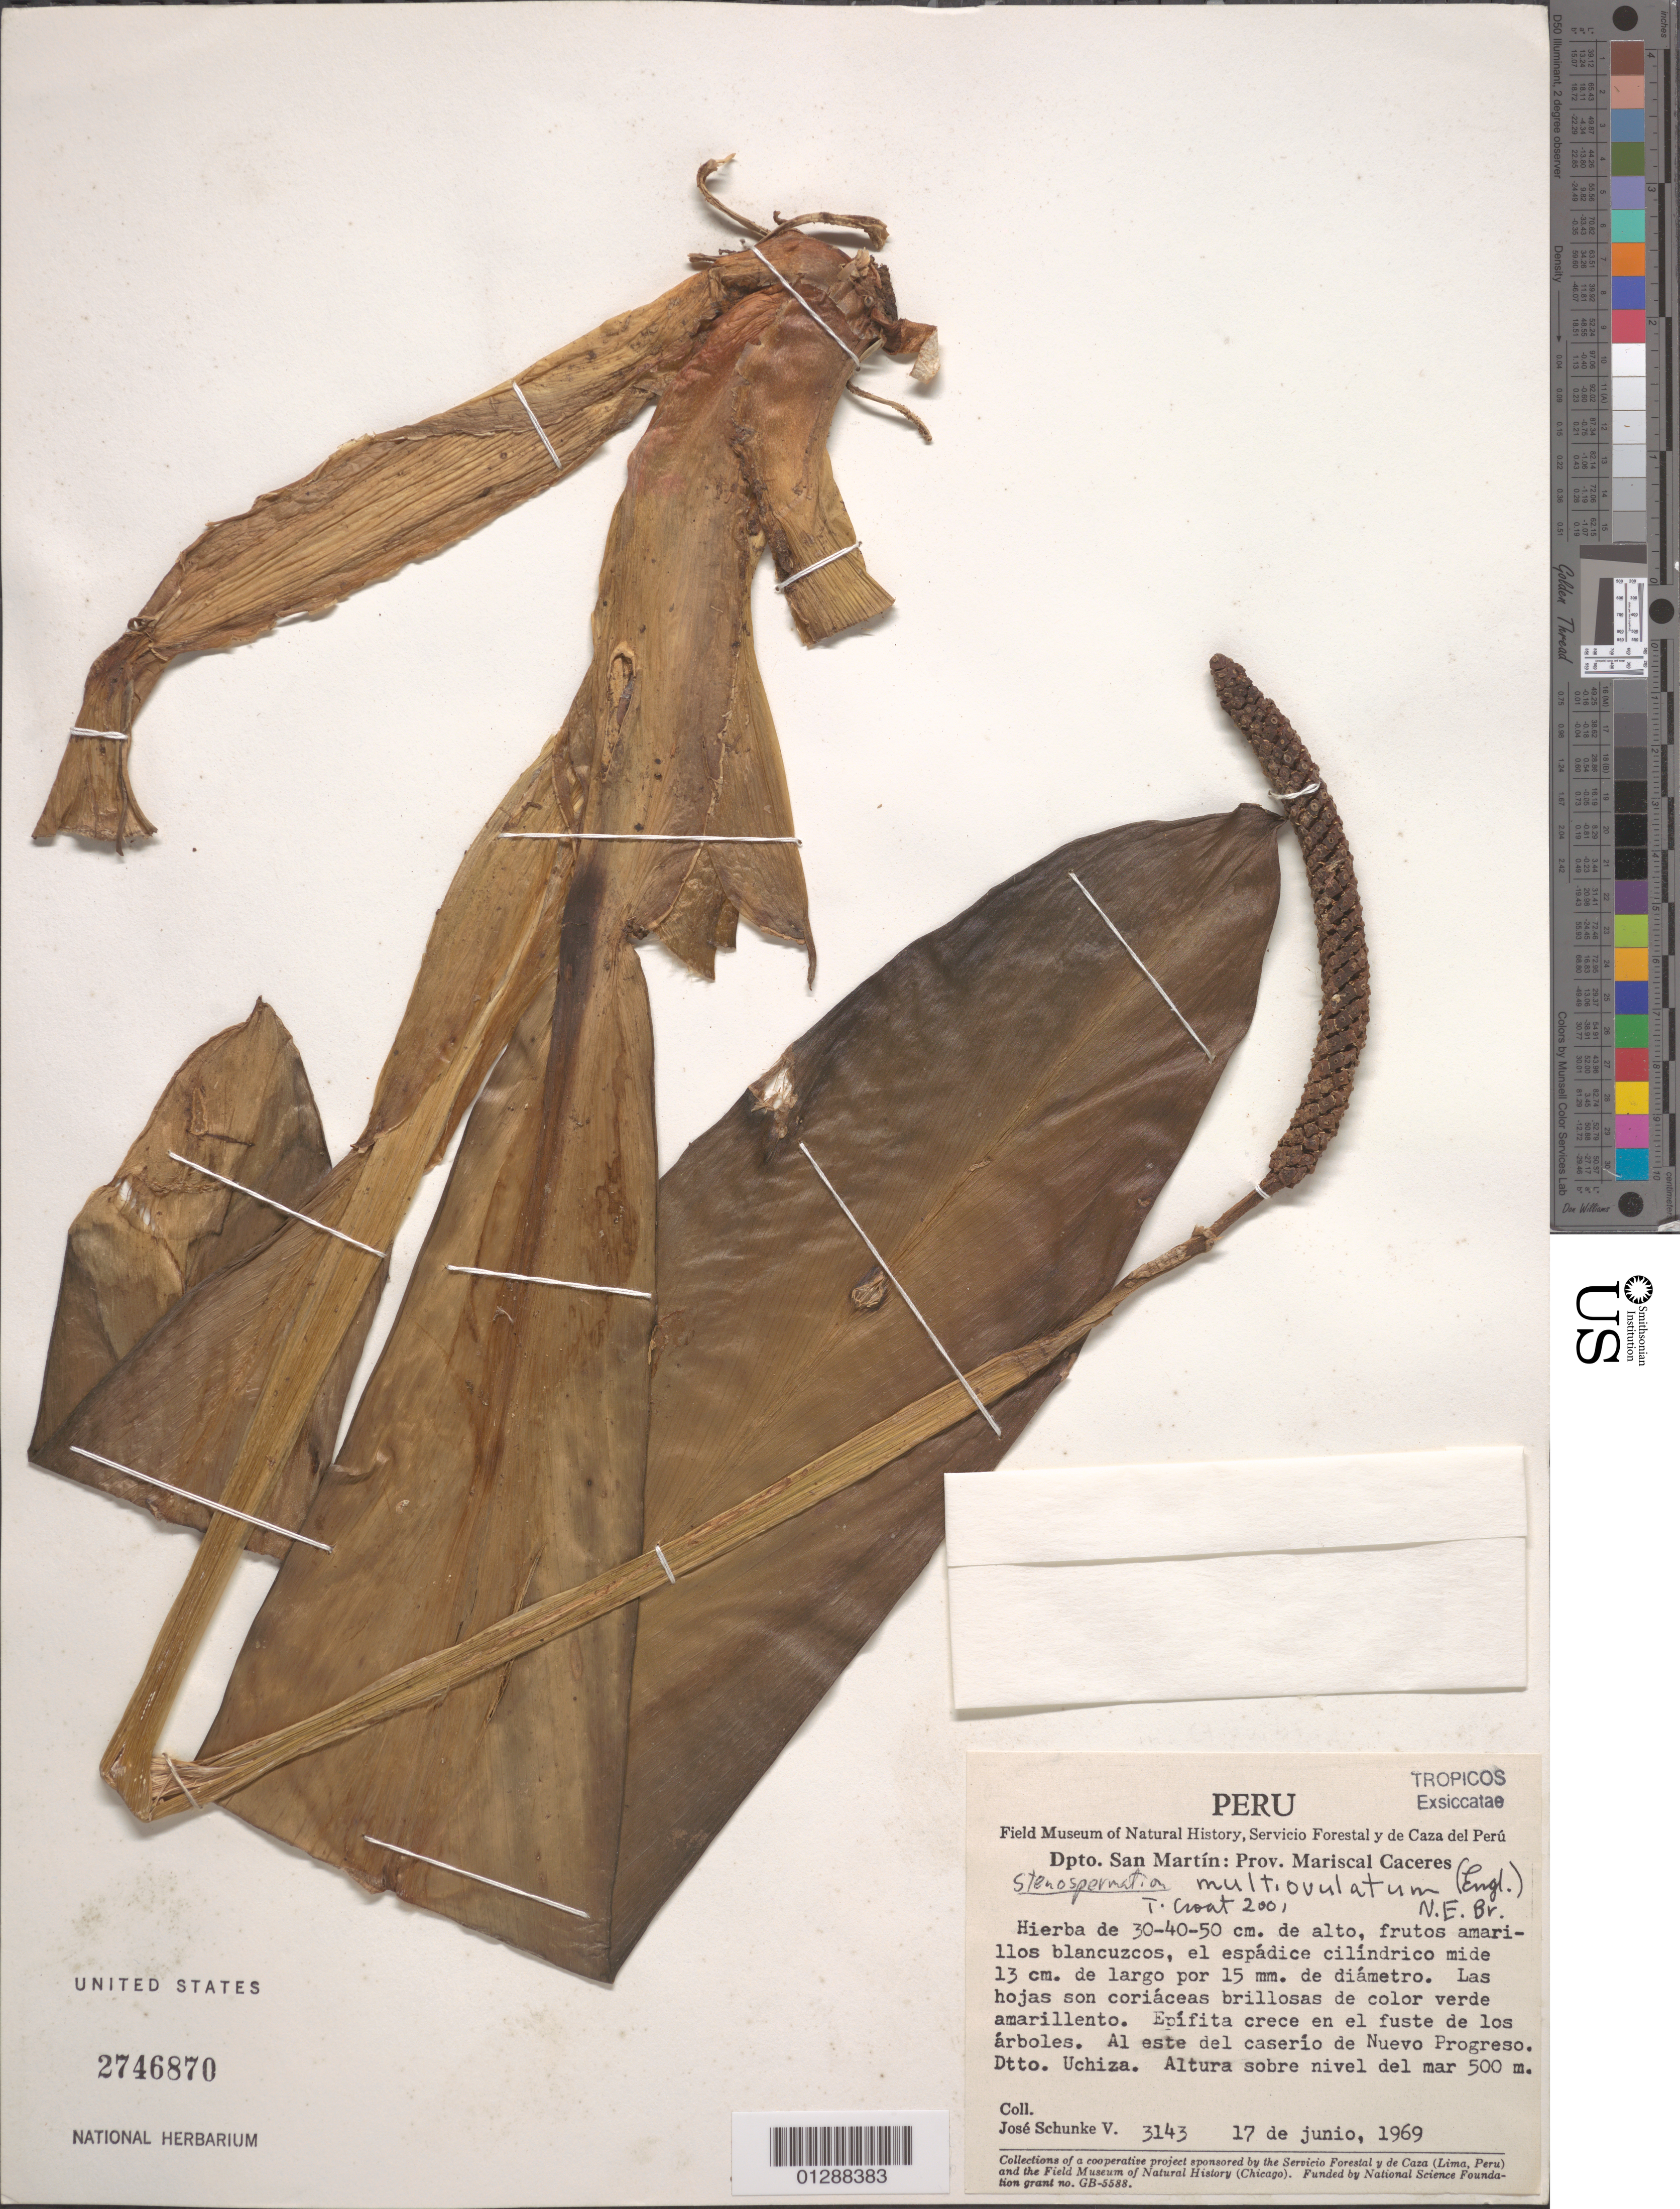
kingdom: Plantae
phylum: Tracheophyta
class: Liliopsida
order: Alismatales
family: Araceae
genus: Stenospermation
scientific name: Stenospermation multiovulatum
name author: (Engl.) N.E. Br.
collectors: J. Schunke Vigo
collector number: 3143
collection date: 1969-06-17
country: Peru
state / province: San Martín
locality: Dpto. San Martín: Prov. Mariscal Caceres. Al este del caserío de Nuevo Progreso. Dtto. Uchiza.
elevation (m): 500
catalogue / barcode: US 2746870